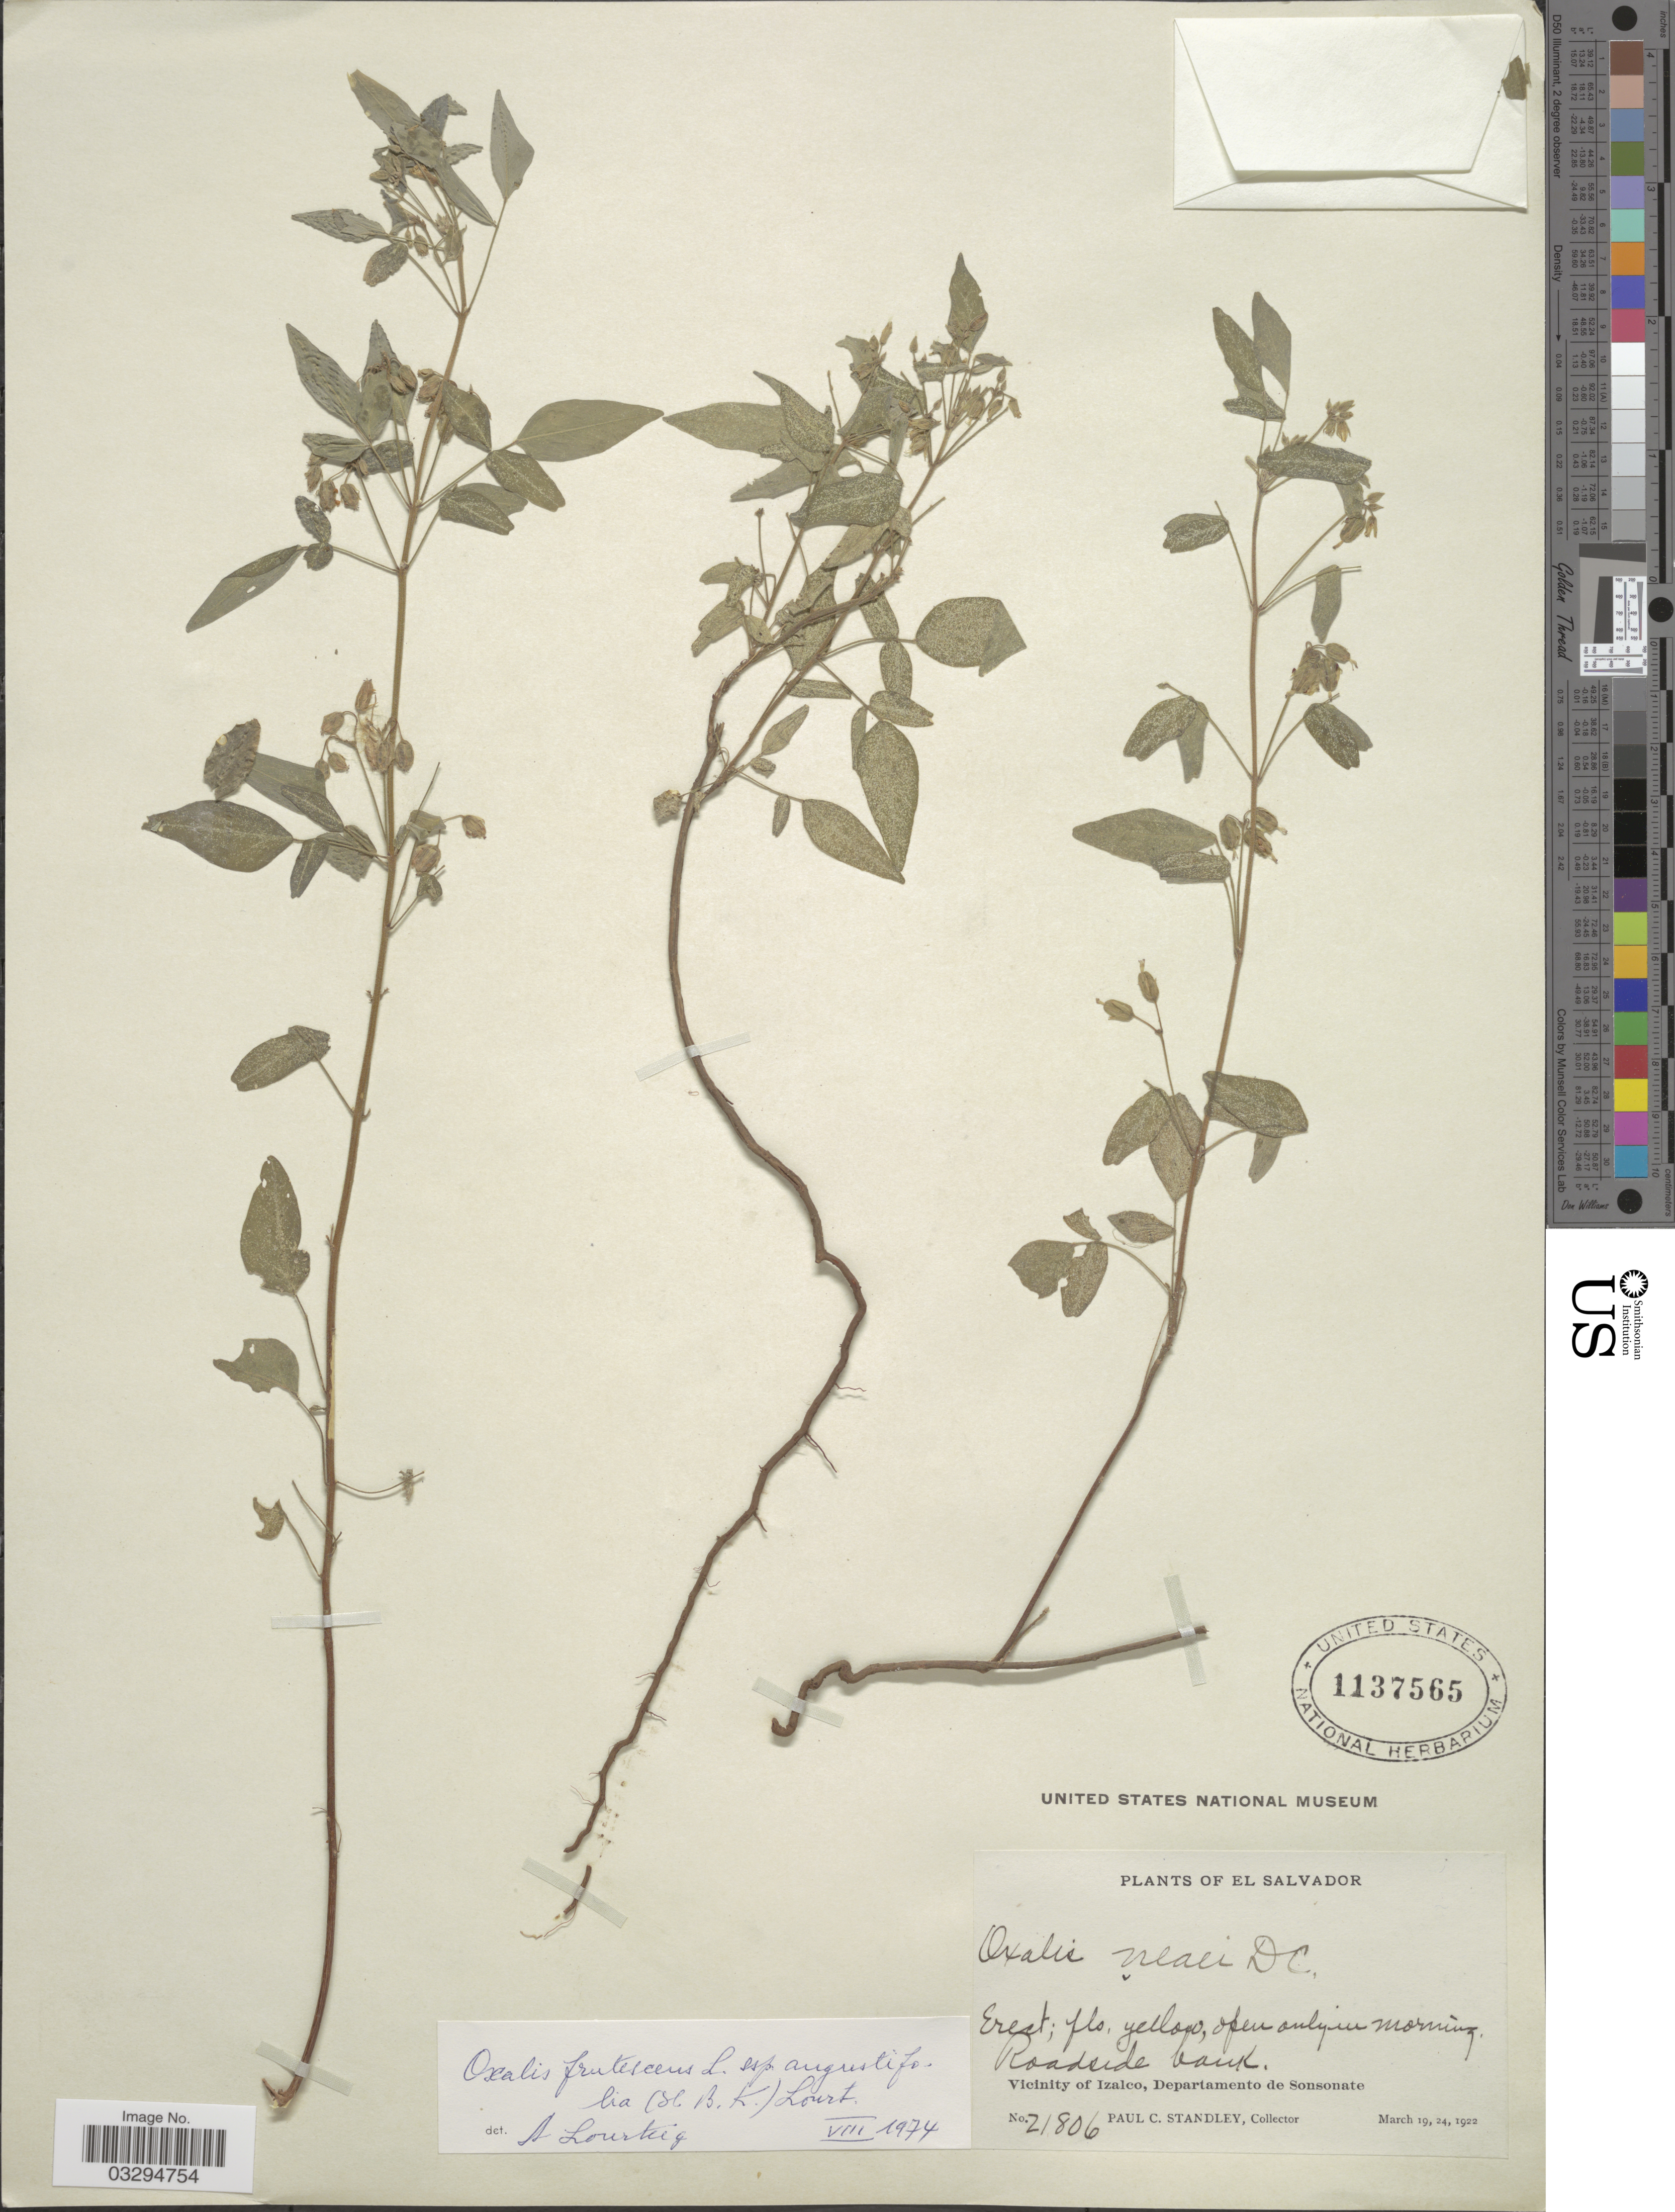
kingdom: Plantae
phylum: Tracheophyta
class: Magnoliopsida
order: Oxalidales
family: Oxalidaceae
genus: Oxalis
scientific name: Oxalis frutescens subsp. angustifolia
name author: (Kunth) Lourteig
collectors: P. C. Standley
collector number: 21806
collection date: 1922-03-19/1922-03-24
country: El Salvador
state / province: Sonsonate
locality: Vicinity of Izalco, Departamento de Sonsonate.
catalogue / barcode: US 1137565